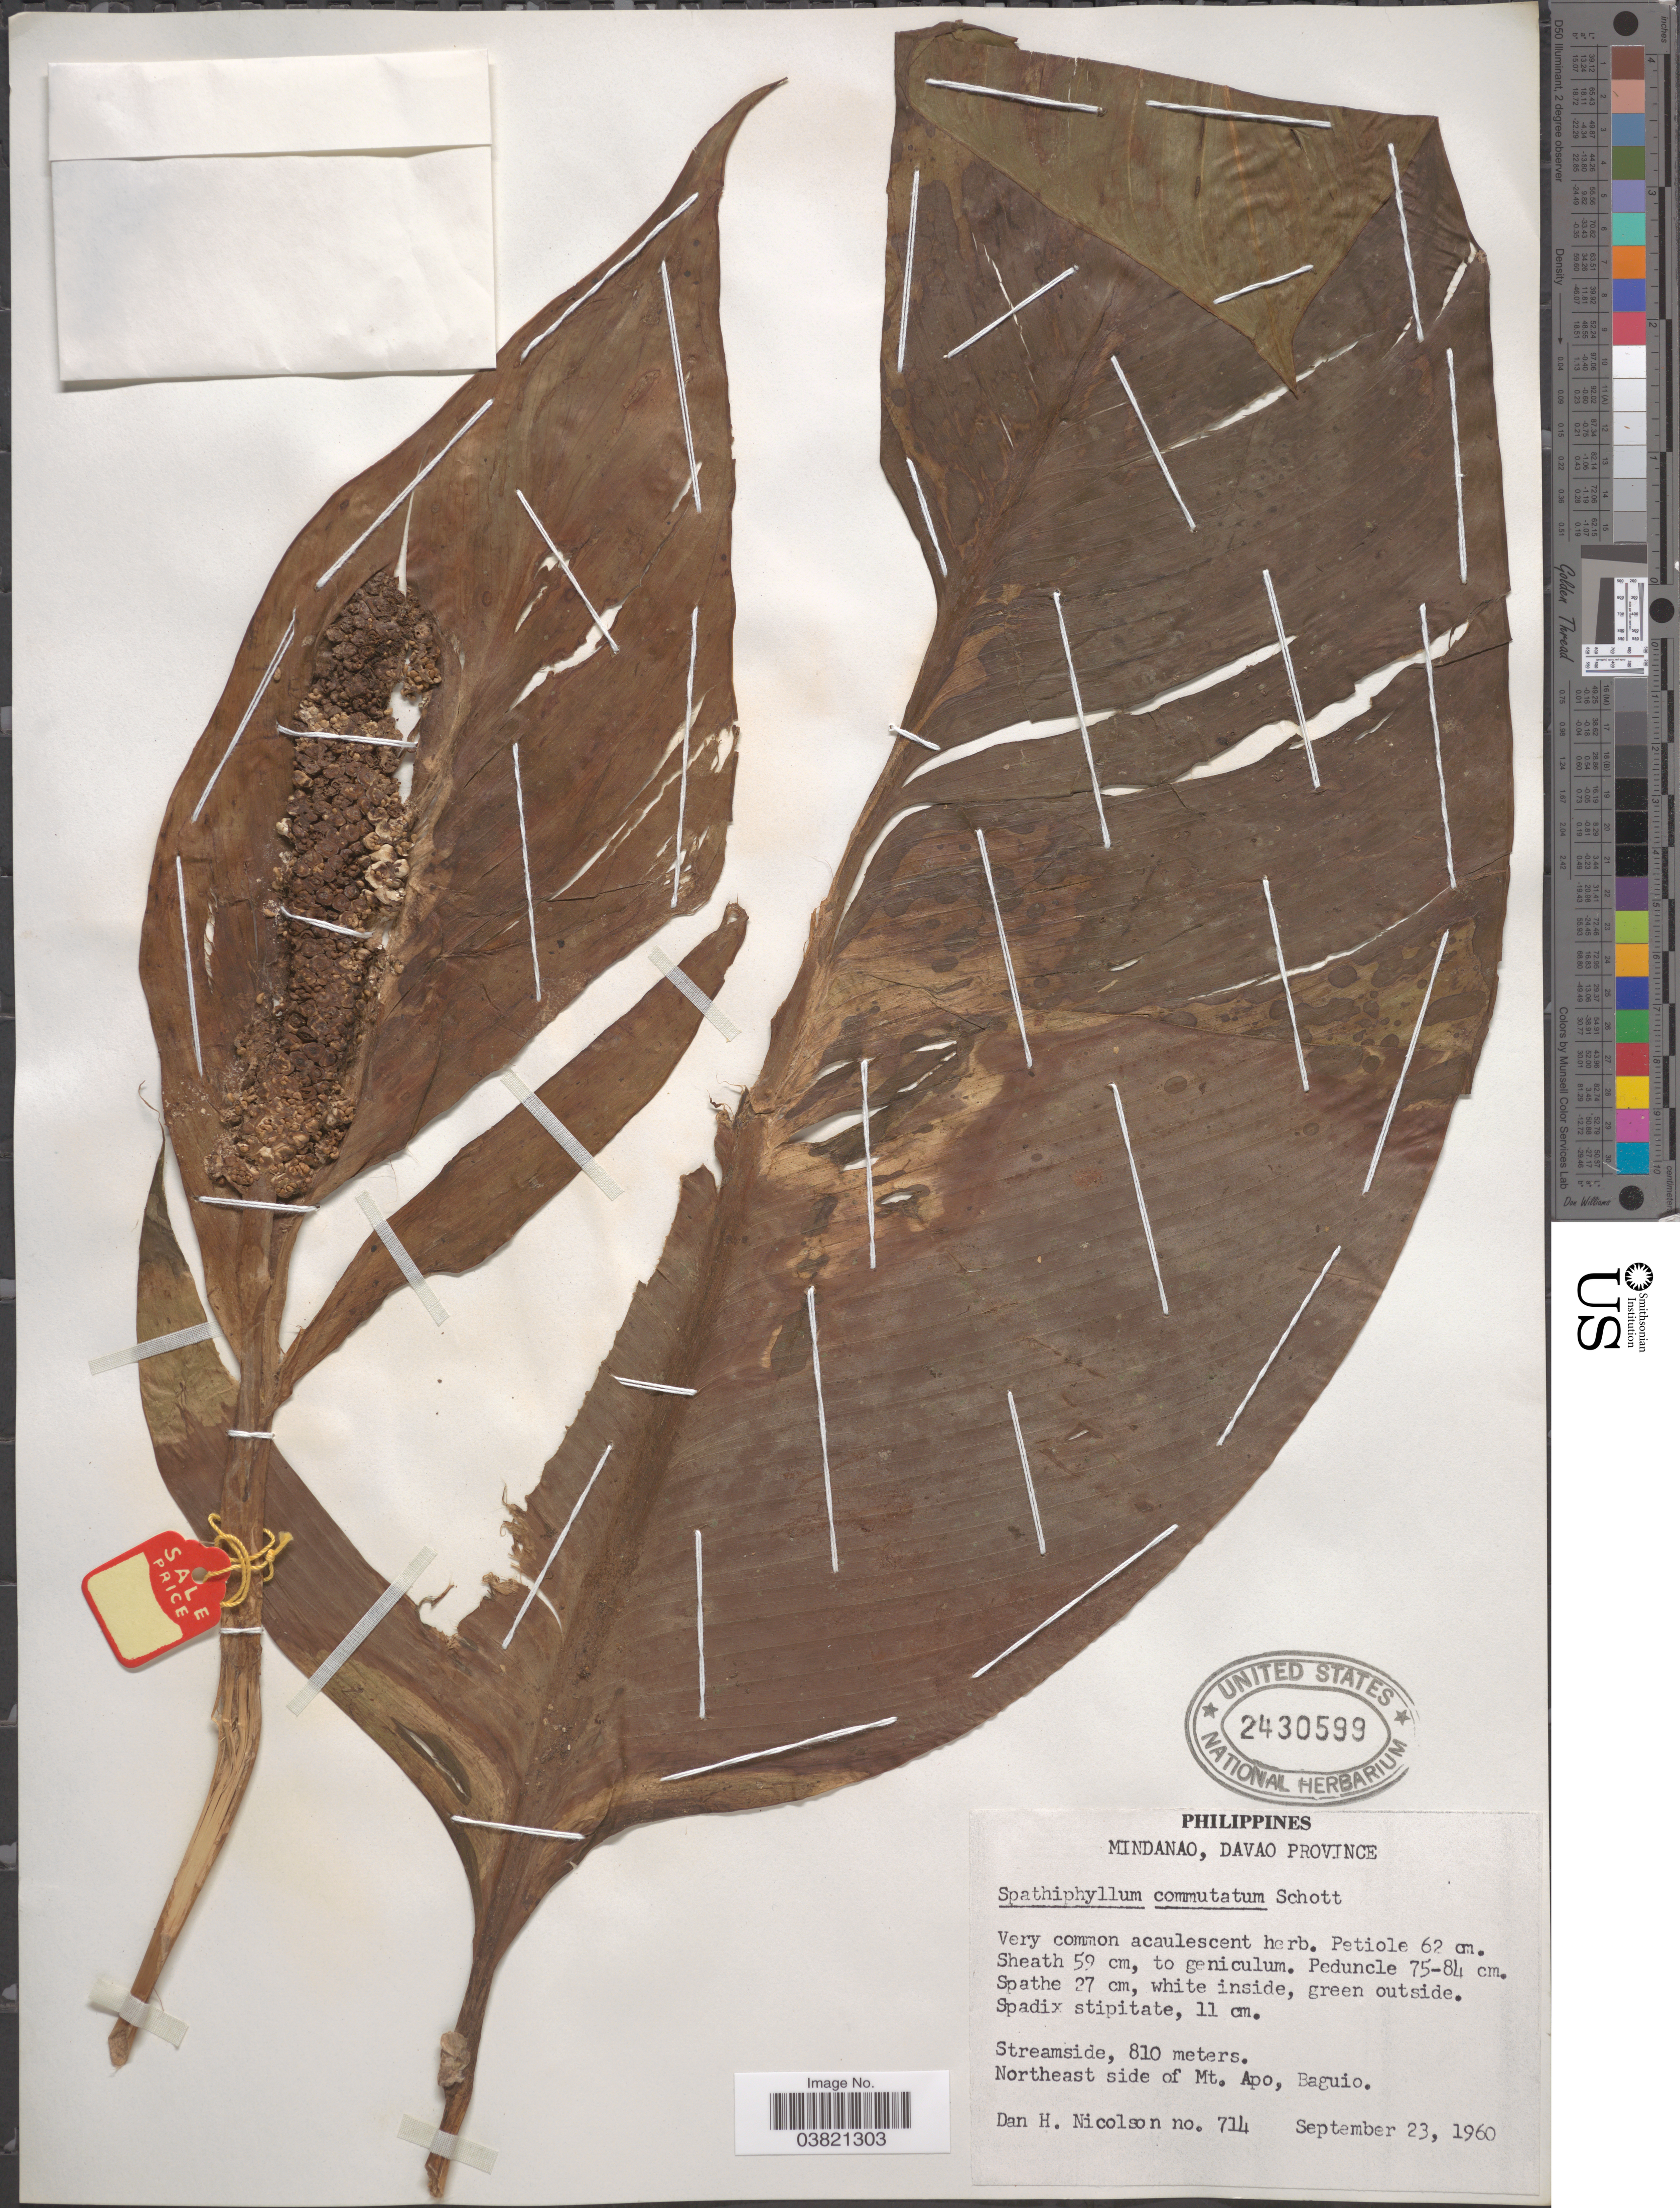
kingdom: Plantae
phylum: Tracheophyta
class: Liliopsida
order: Alismatales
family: Araceae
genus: Spathiphyllum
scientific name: Spathiphyllum commutatum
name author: Schott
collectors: D. H. Nicolson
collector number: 714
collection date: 1960-09-23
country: Philippines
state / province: Davao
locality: Mindanao. Northeast side of Mt. Apo, Baguio.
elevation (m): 810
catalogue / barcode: US 2430599